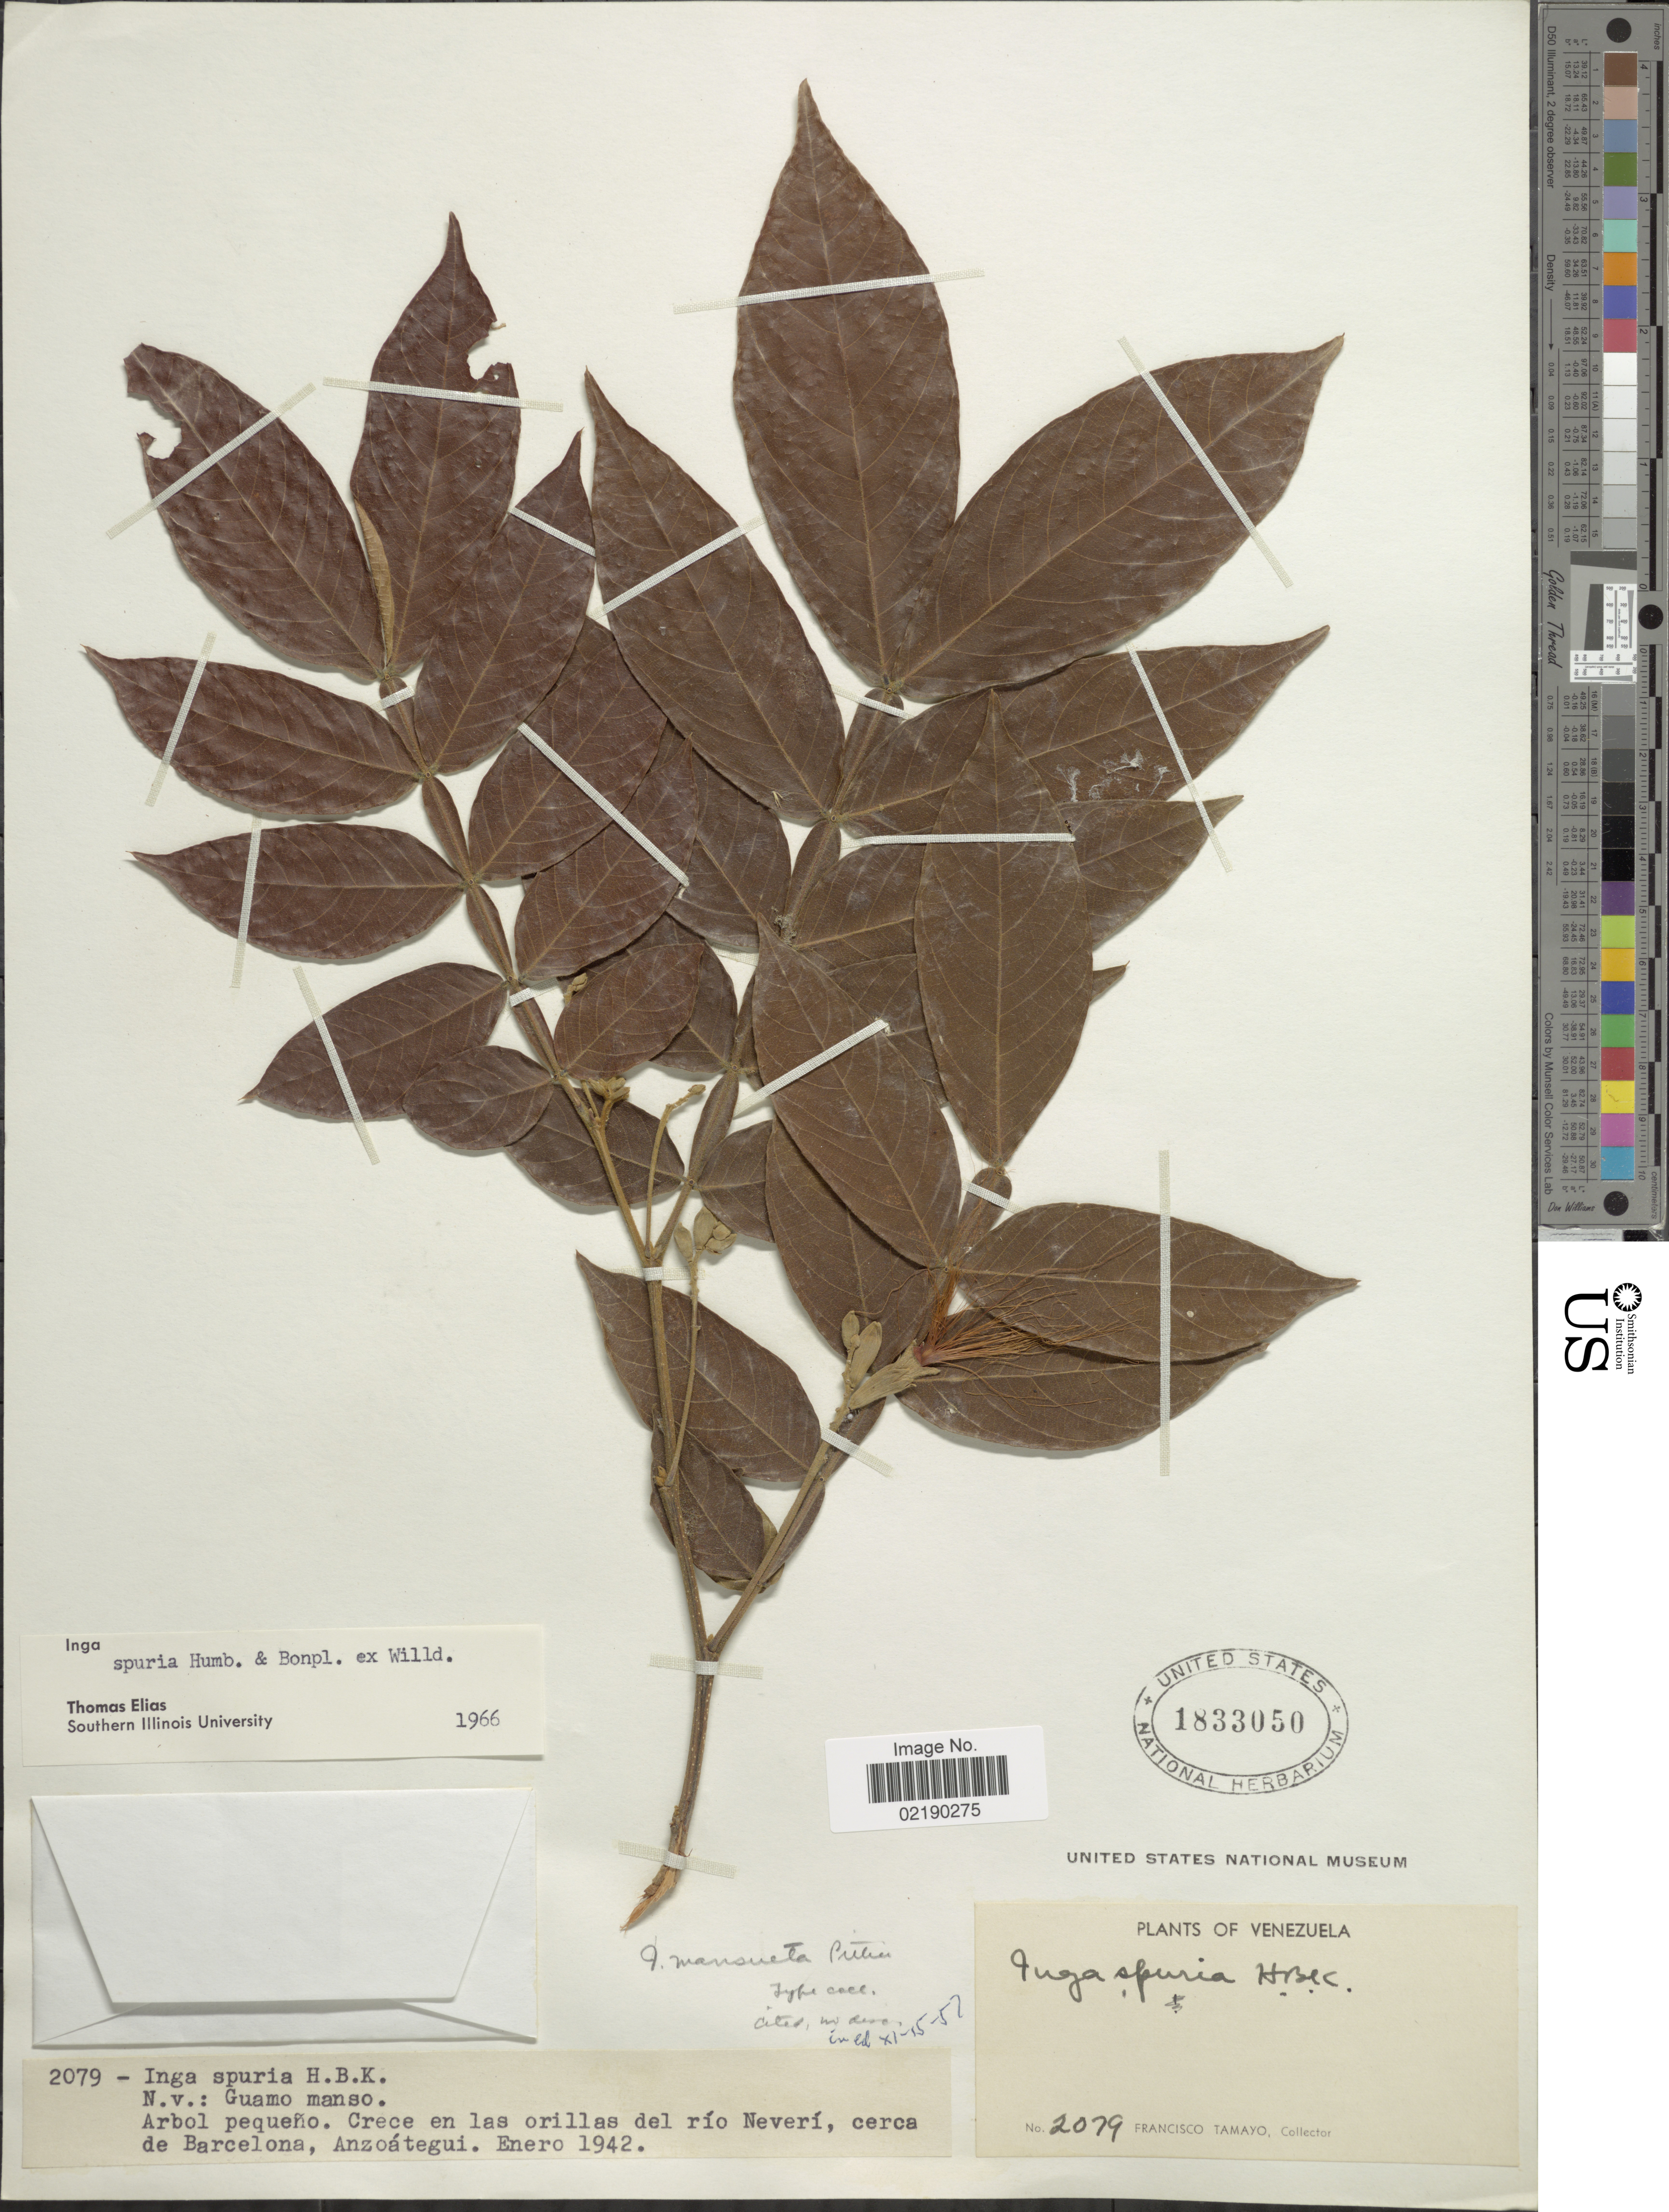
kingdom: Plantae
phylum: Tracheophyta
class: Magnoliopsida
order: Fabales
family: Fabaceae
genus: Inga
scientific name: Inga vera subsp. vera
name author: Willd.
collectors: F. Tamayo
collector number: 2079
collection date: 1942-01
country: Venezuela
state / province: Anzoategui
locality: Crece en las orillas del rio Neveri, cerca de Barcelona.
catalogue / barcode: US 1833050